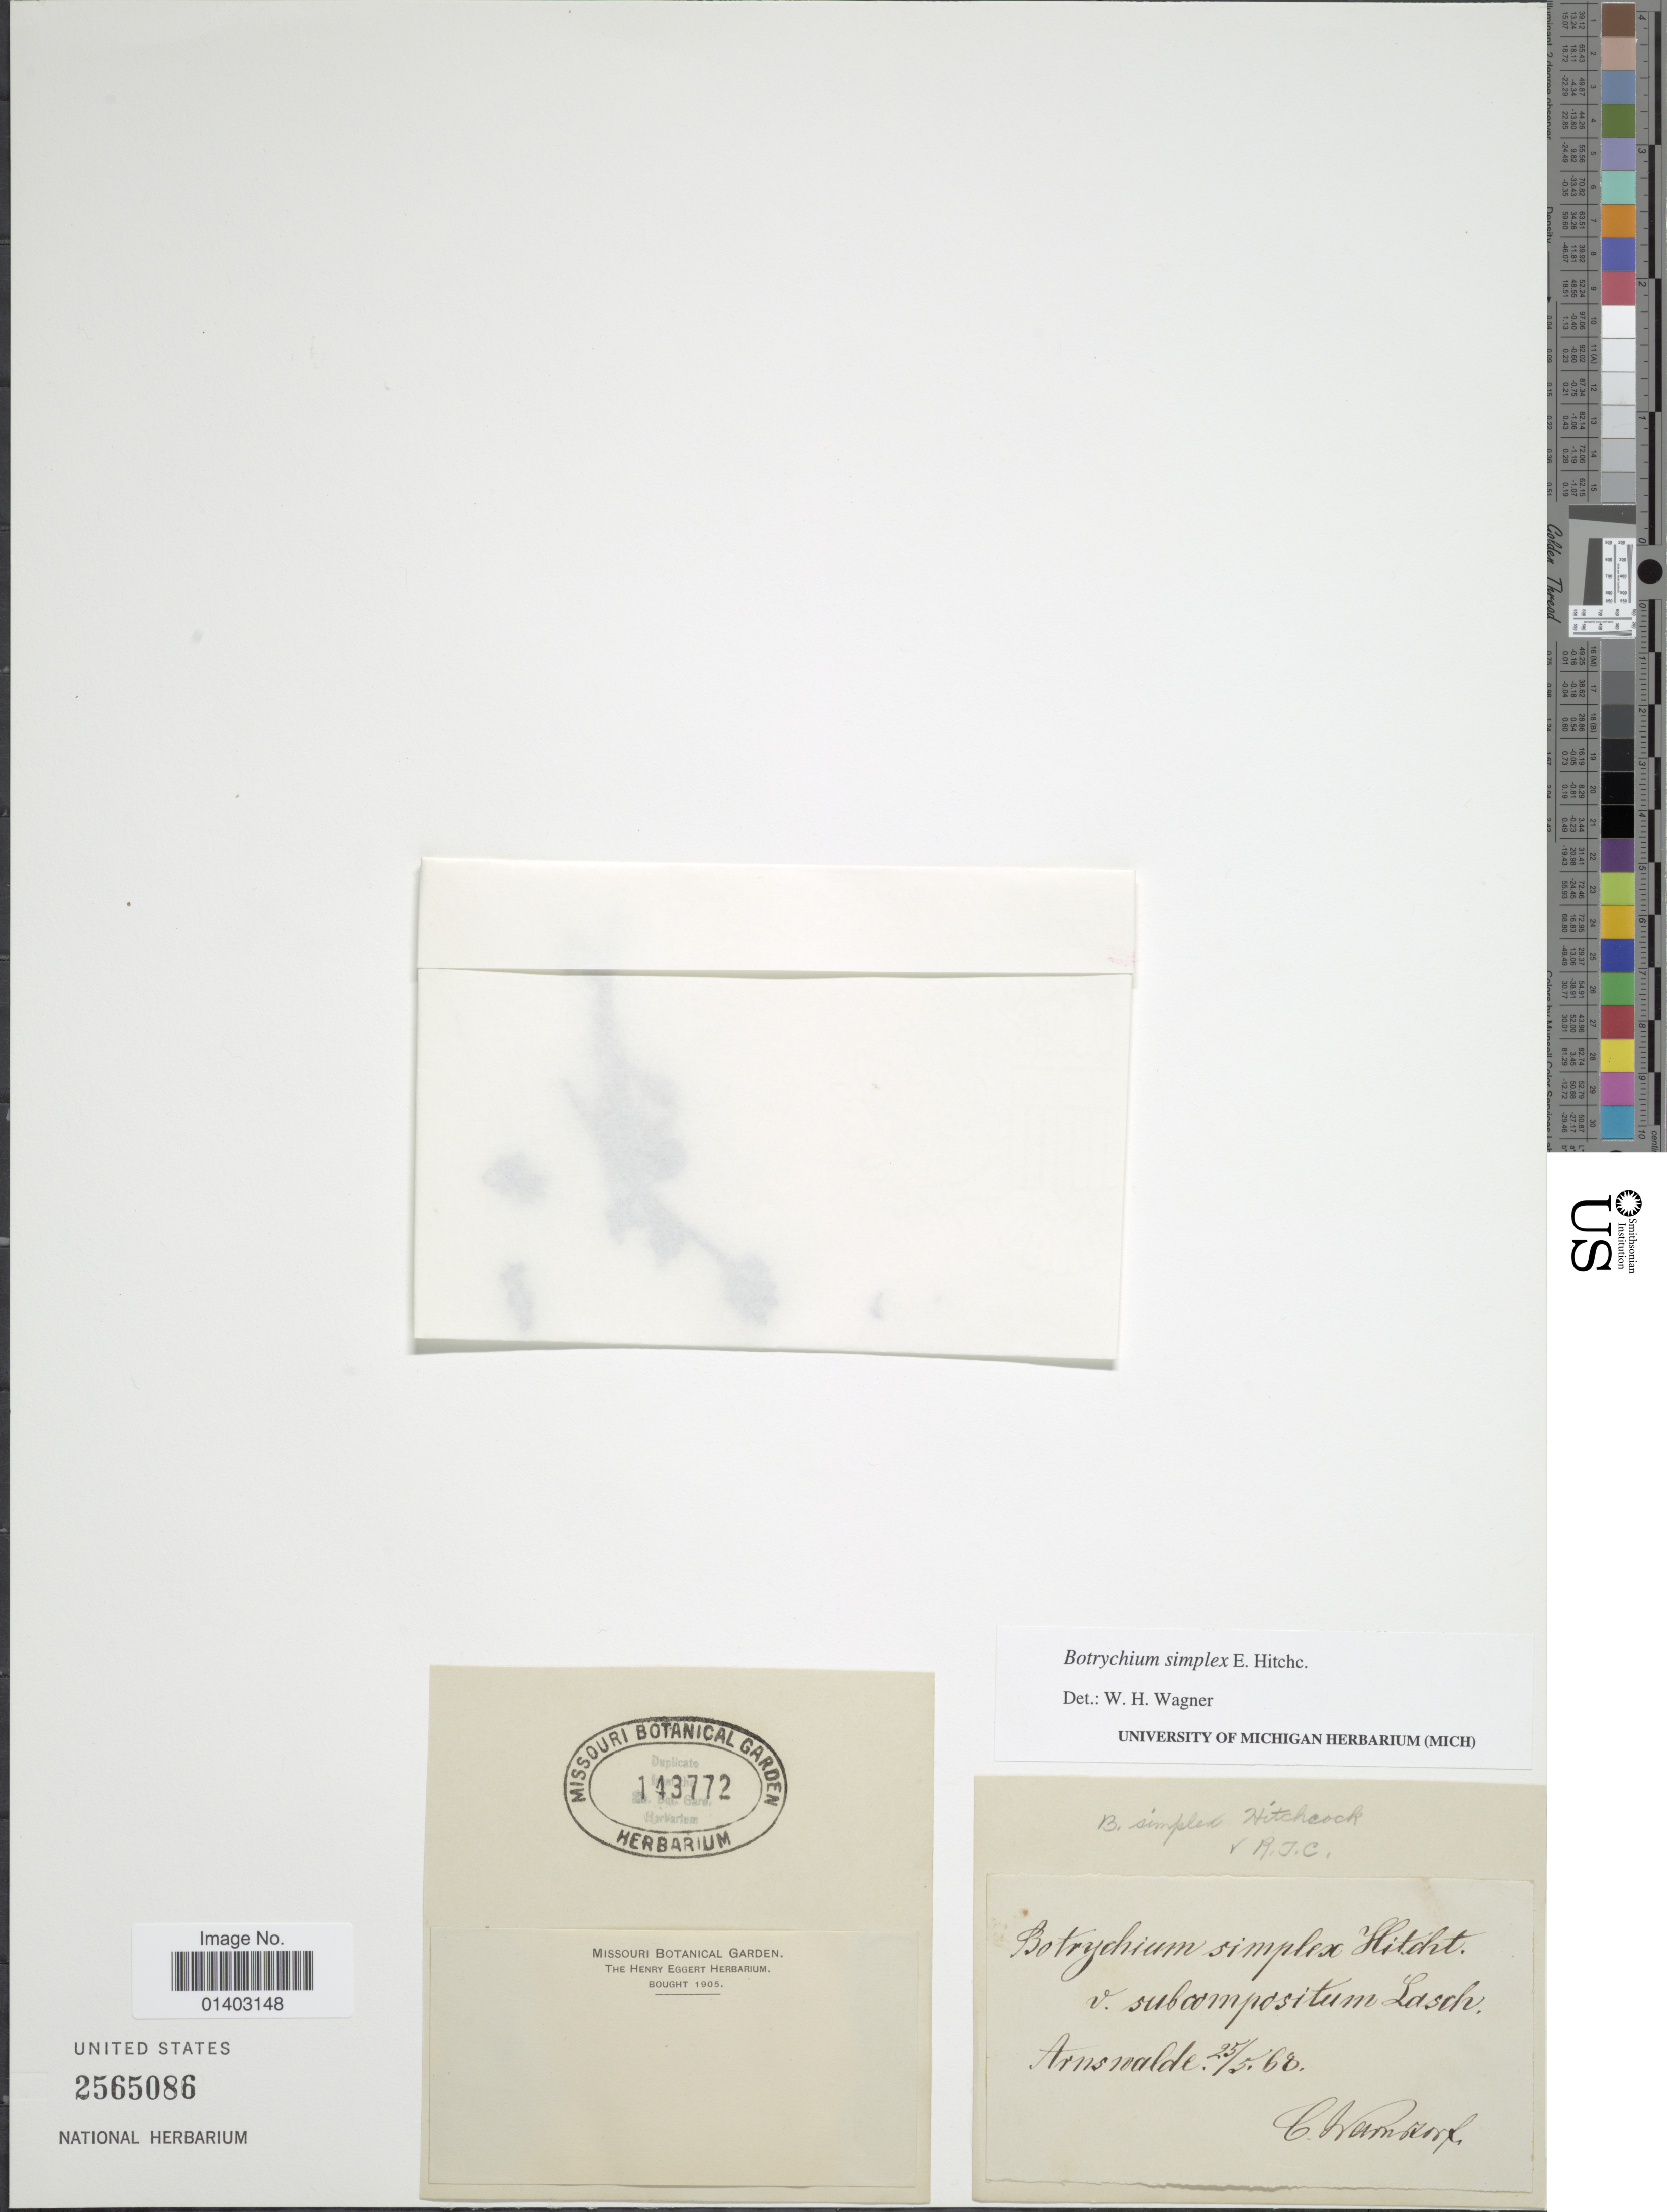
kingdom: Plantae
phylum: Tracheophyta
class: Polypodiopsida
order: Ophioglossales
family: Ophioglossaceae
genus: Botrychium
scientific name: Botrychium simplex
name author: E. Hitchc.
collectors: C. Warnsdorf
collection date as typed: Transcribed d/m/y: 25/5/68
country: Poland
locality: Mecklenburg-Vorpommern. Arnswalde [interpreted]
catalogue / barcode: US 2565086